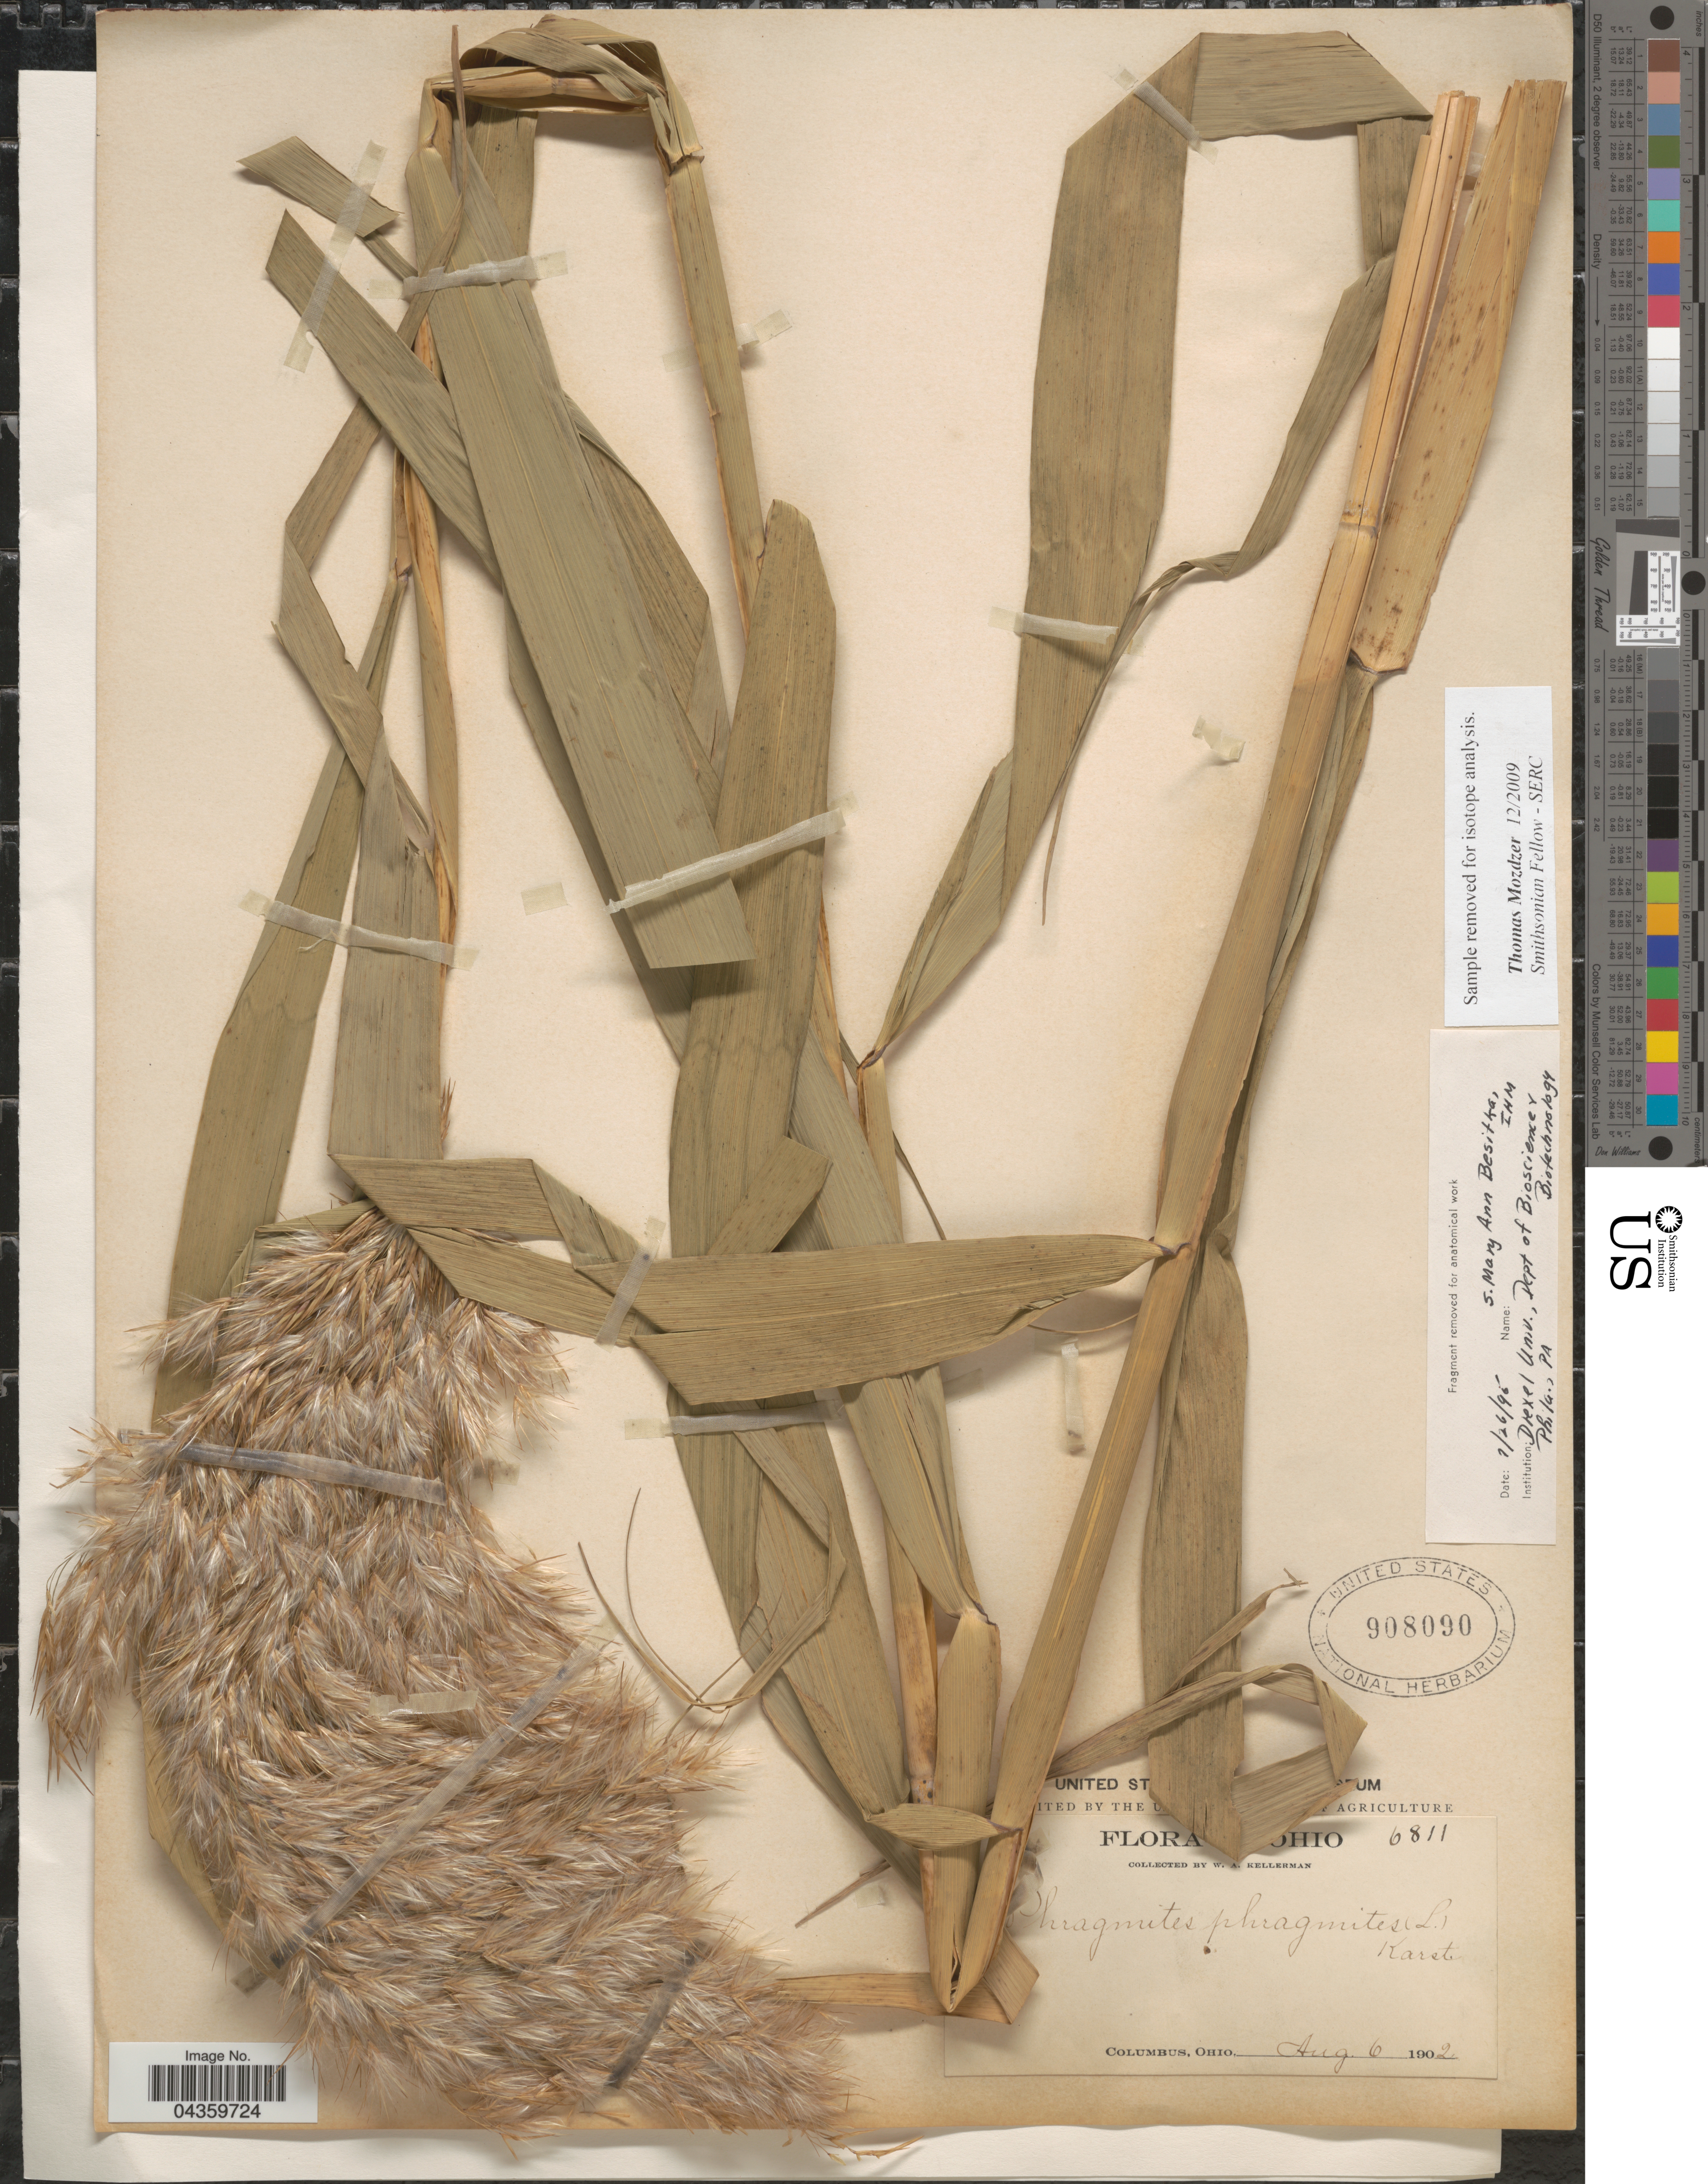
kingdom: Plantae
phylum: Tracheophyta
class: Liliopsida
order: Poales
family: Poaceae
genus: Phragmites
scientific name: Phragmites australis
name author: (Cav.) Trin. ex Steud.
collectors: W. Kellerman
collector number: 6811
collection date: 1902-08-06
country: United States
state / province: Ohio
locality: Columbus.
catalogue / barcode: US 908090